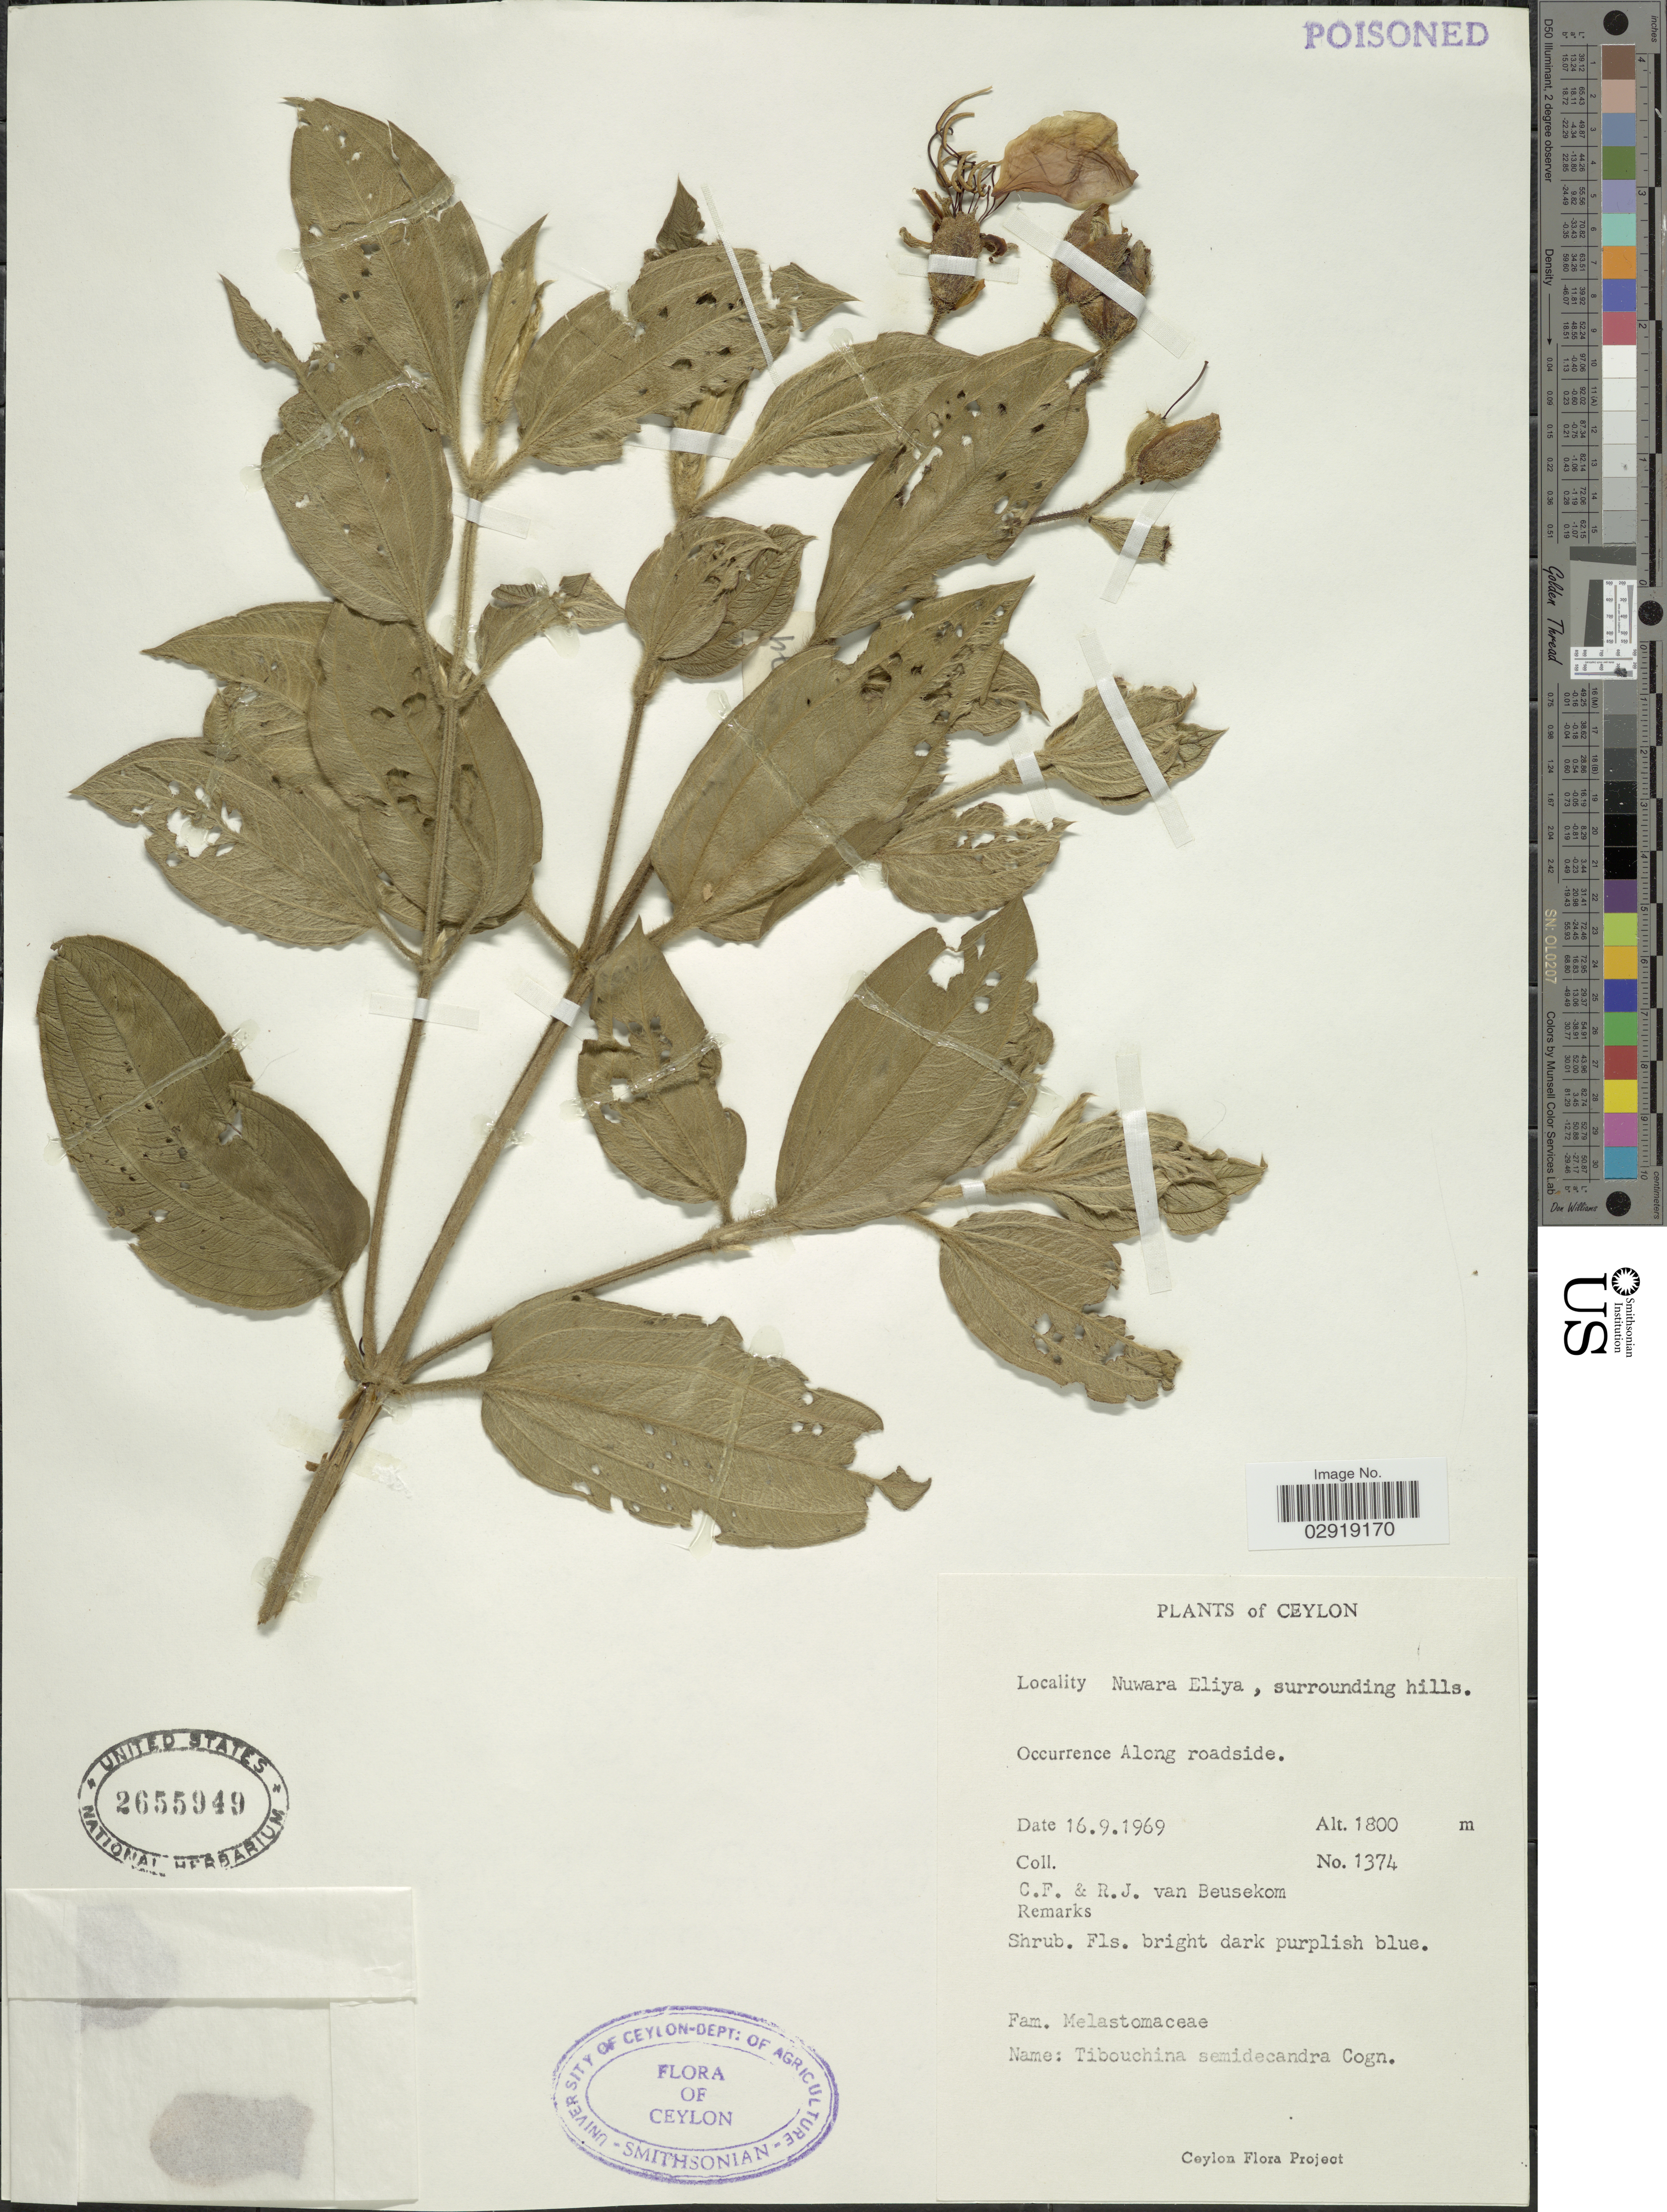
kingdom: Plantae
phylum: Tracheophyta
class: Magnoliopsida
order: Myrtales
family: Melastomataceae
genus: Pleroma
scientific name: Pleroma urvilleanum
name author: (DC.) P.J.F. Guim. & Michelang.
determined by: Strong, Mark T., (BOT), Smithsonian Institution - National Museum of Natural History (UNITED STATES)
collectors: C. F. Beusekom & R. Van Beusekom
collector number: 1374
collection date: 1969-09-16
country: Sri Lanka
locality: Ceylon. Nuwara Eliya, surrounding hills. Along roadside.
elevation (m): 1800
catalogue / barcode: US 2655949